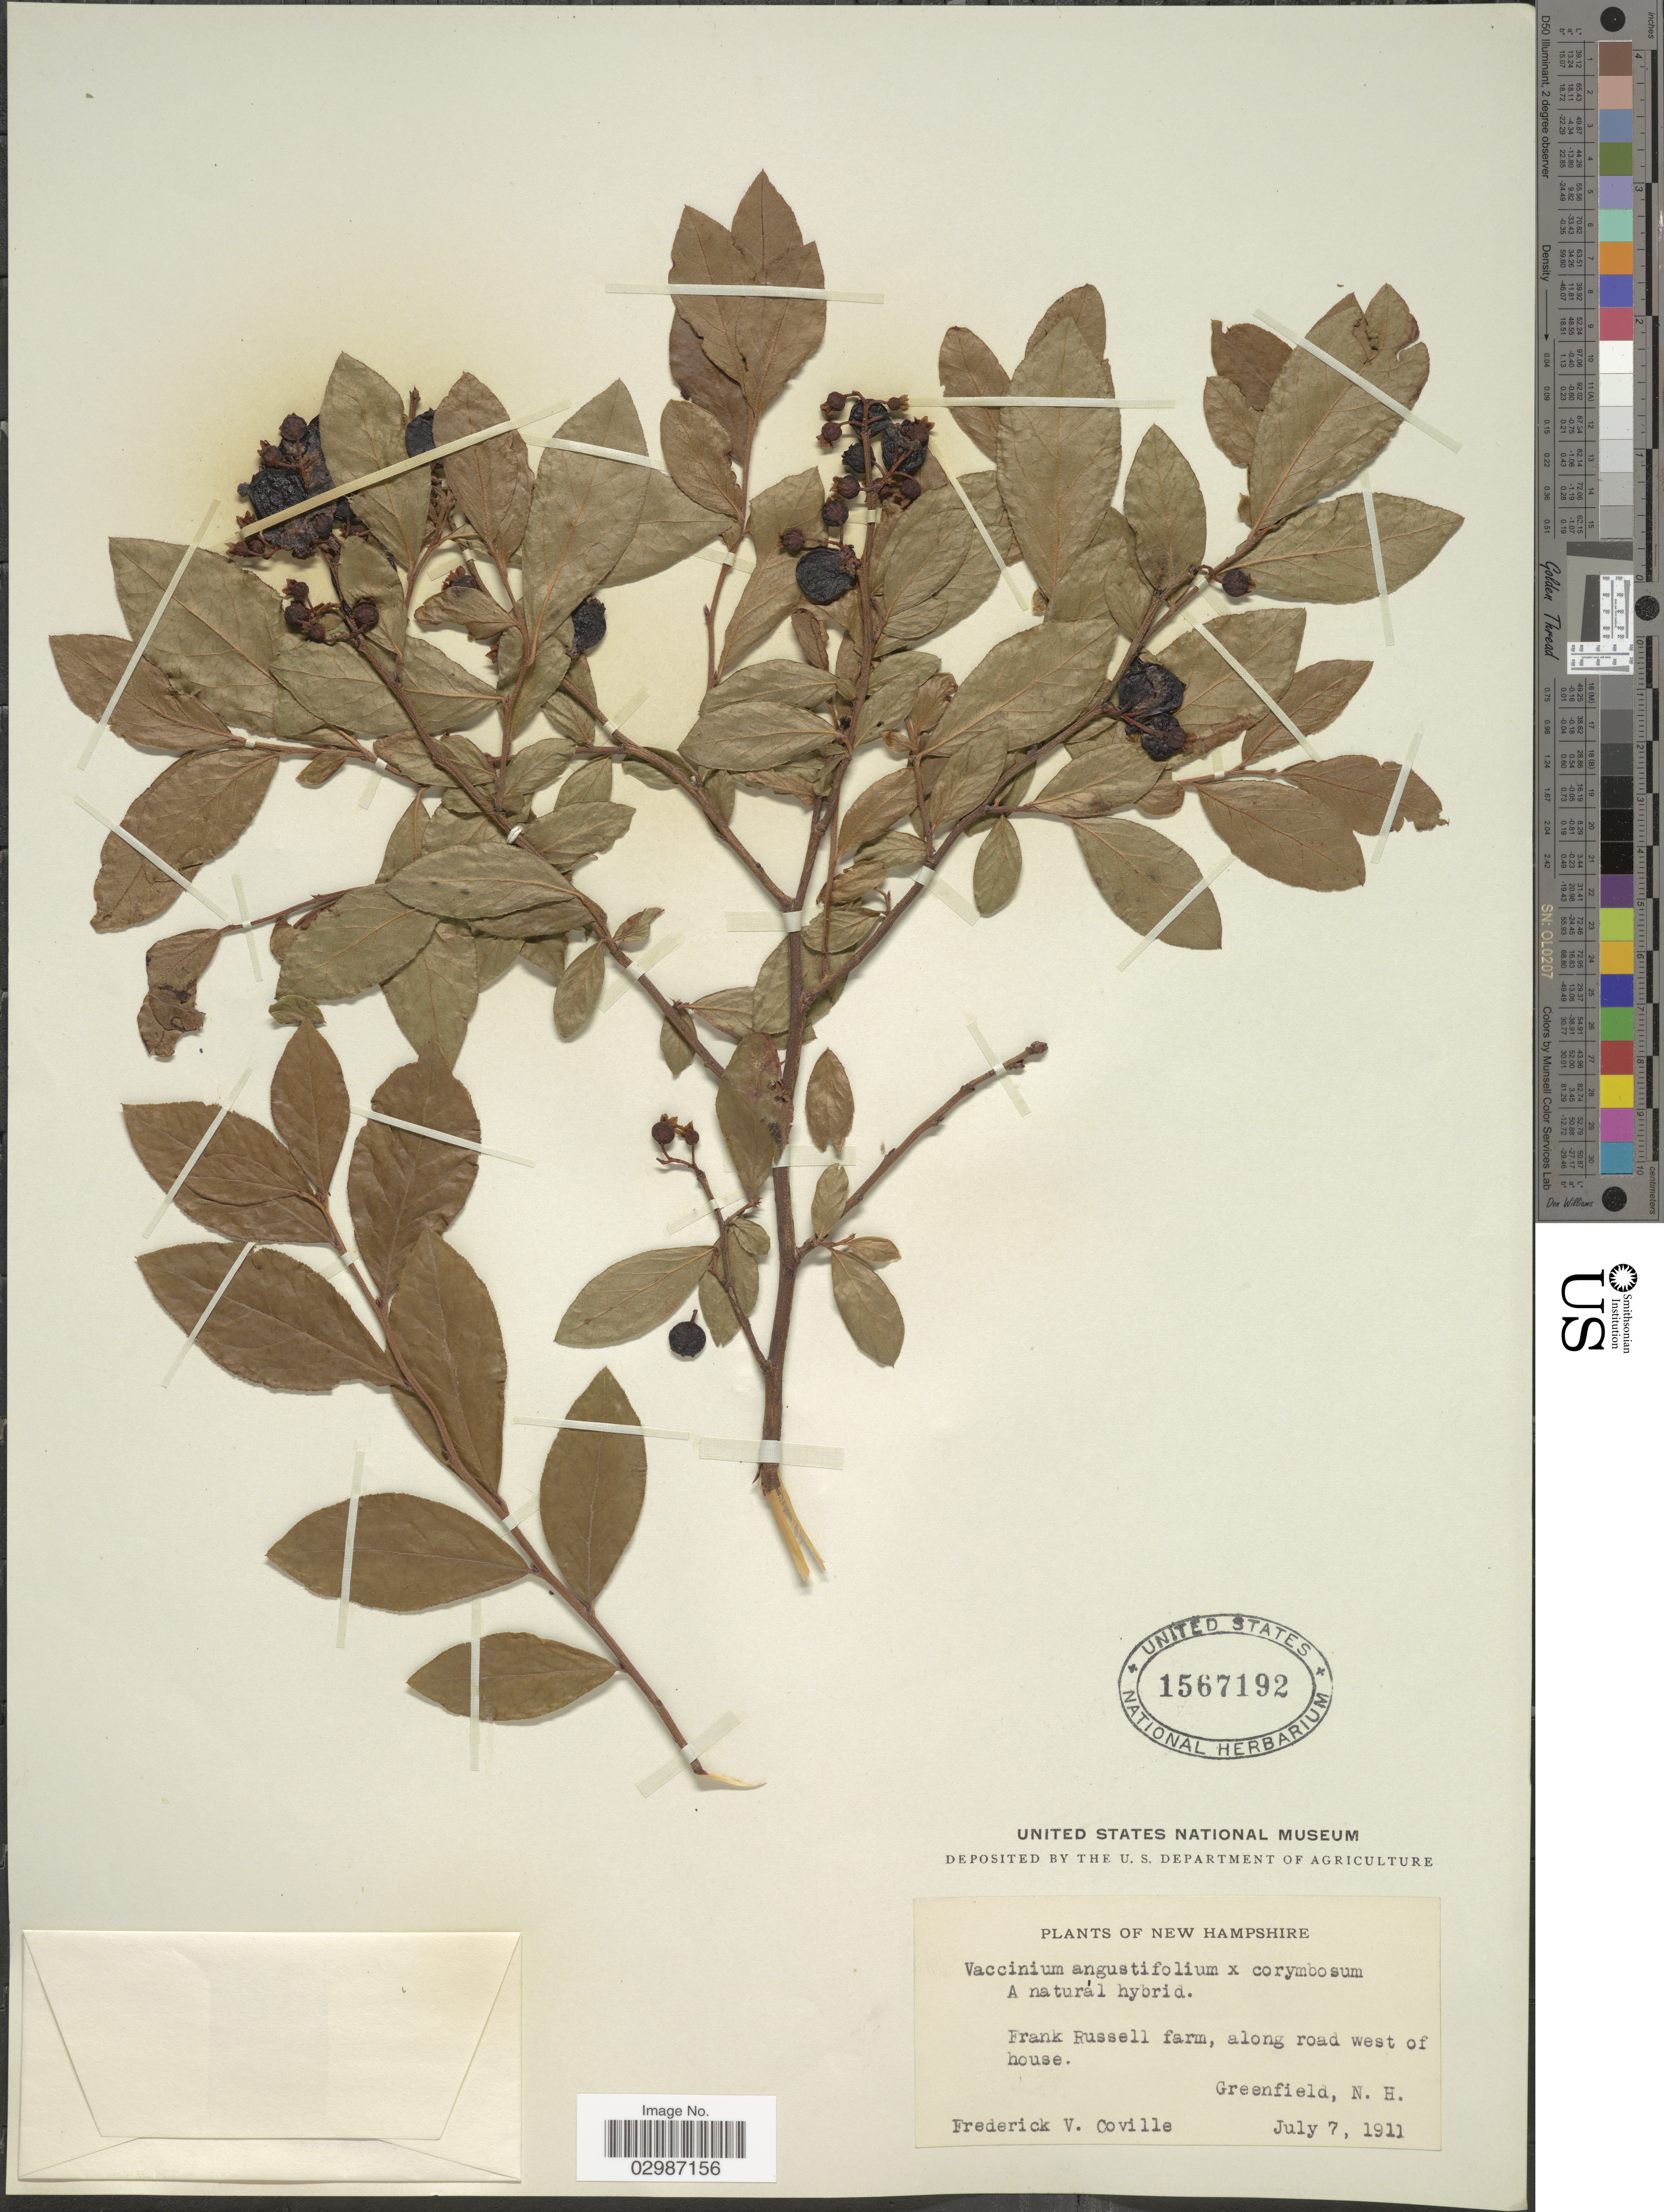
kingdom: Plantae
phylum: Tracheophyta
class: Magnoliopsida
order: Ericales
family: Ericaceae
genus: Vaccinium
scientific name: Vaccinium angustifolium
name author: Aiton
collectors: F. V. Coville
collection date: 1911-07-07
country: United States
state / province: New Hampshire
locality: Frank Russell farm, alond road west of house. Greenfield, N.H.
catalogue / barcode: US 1567192